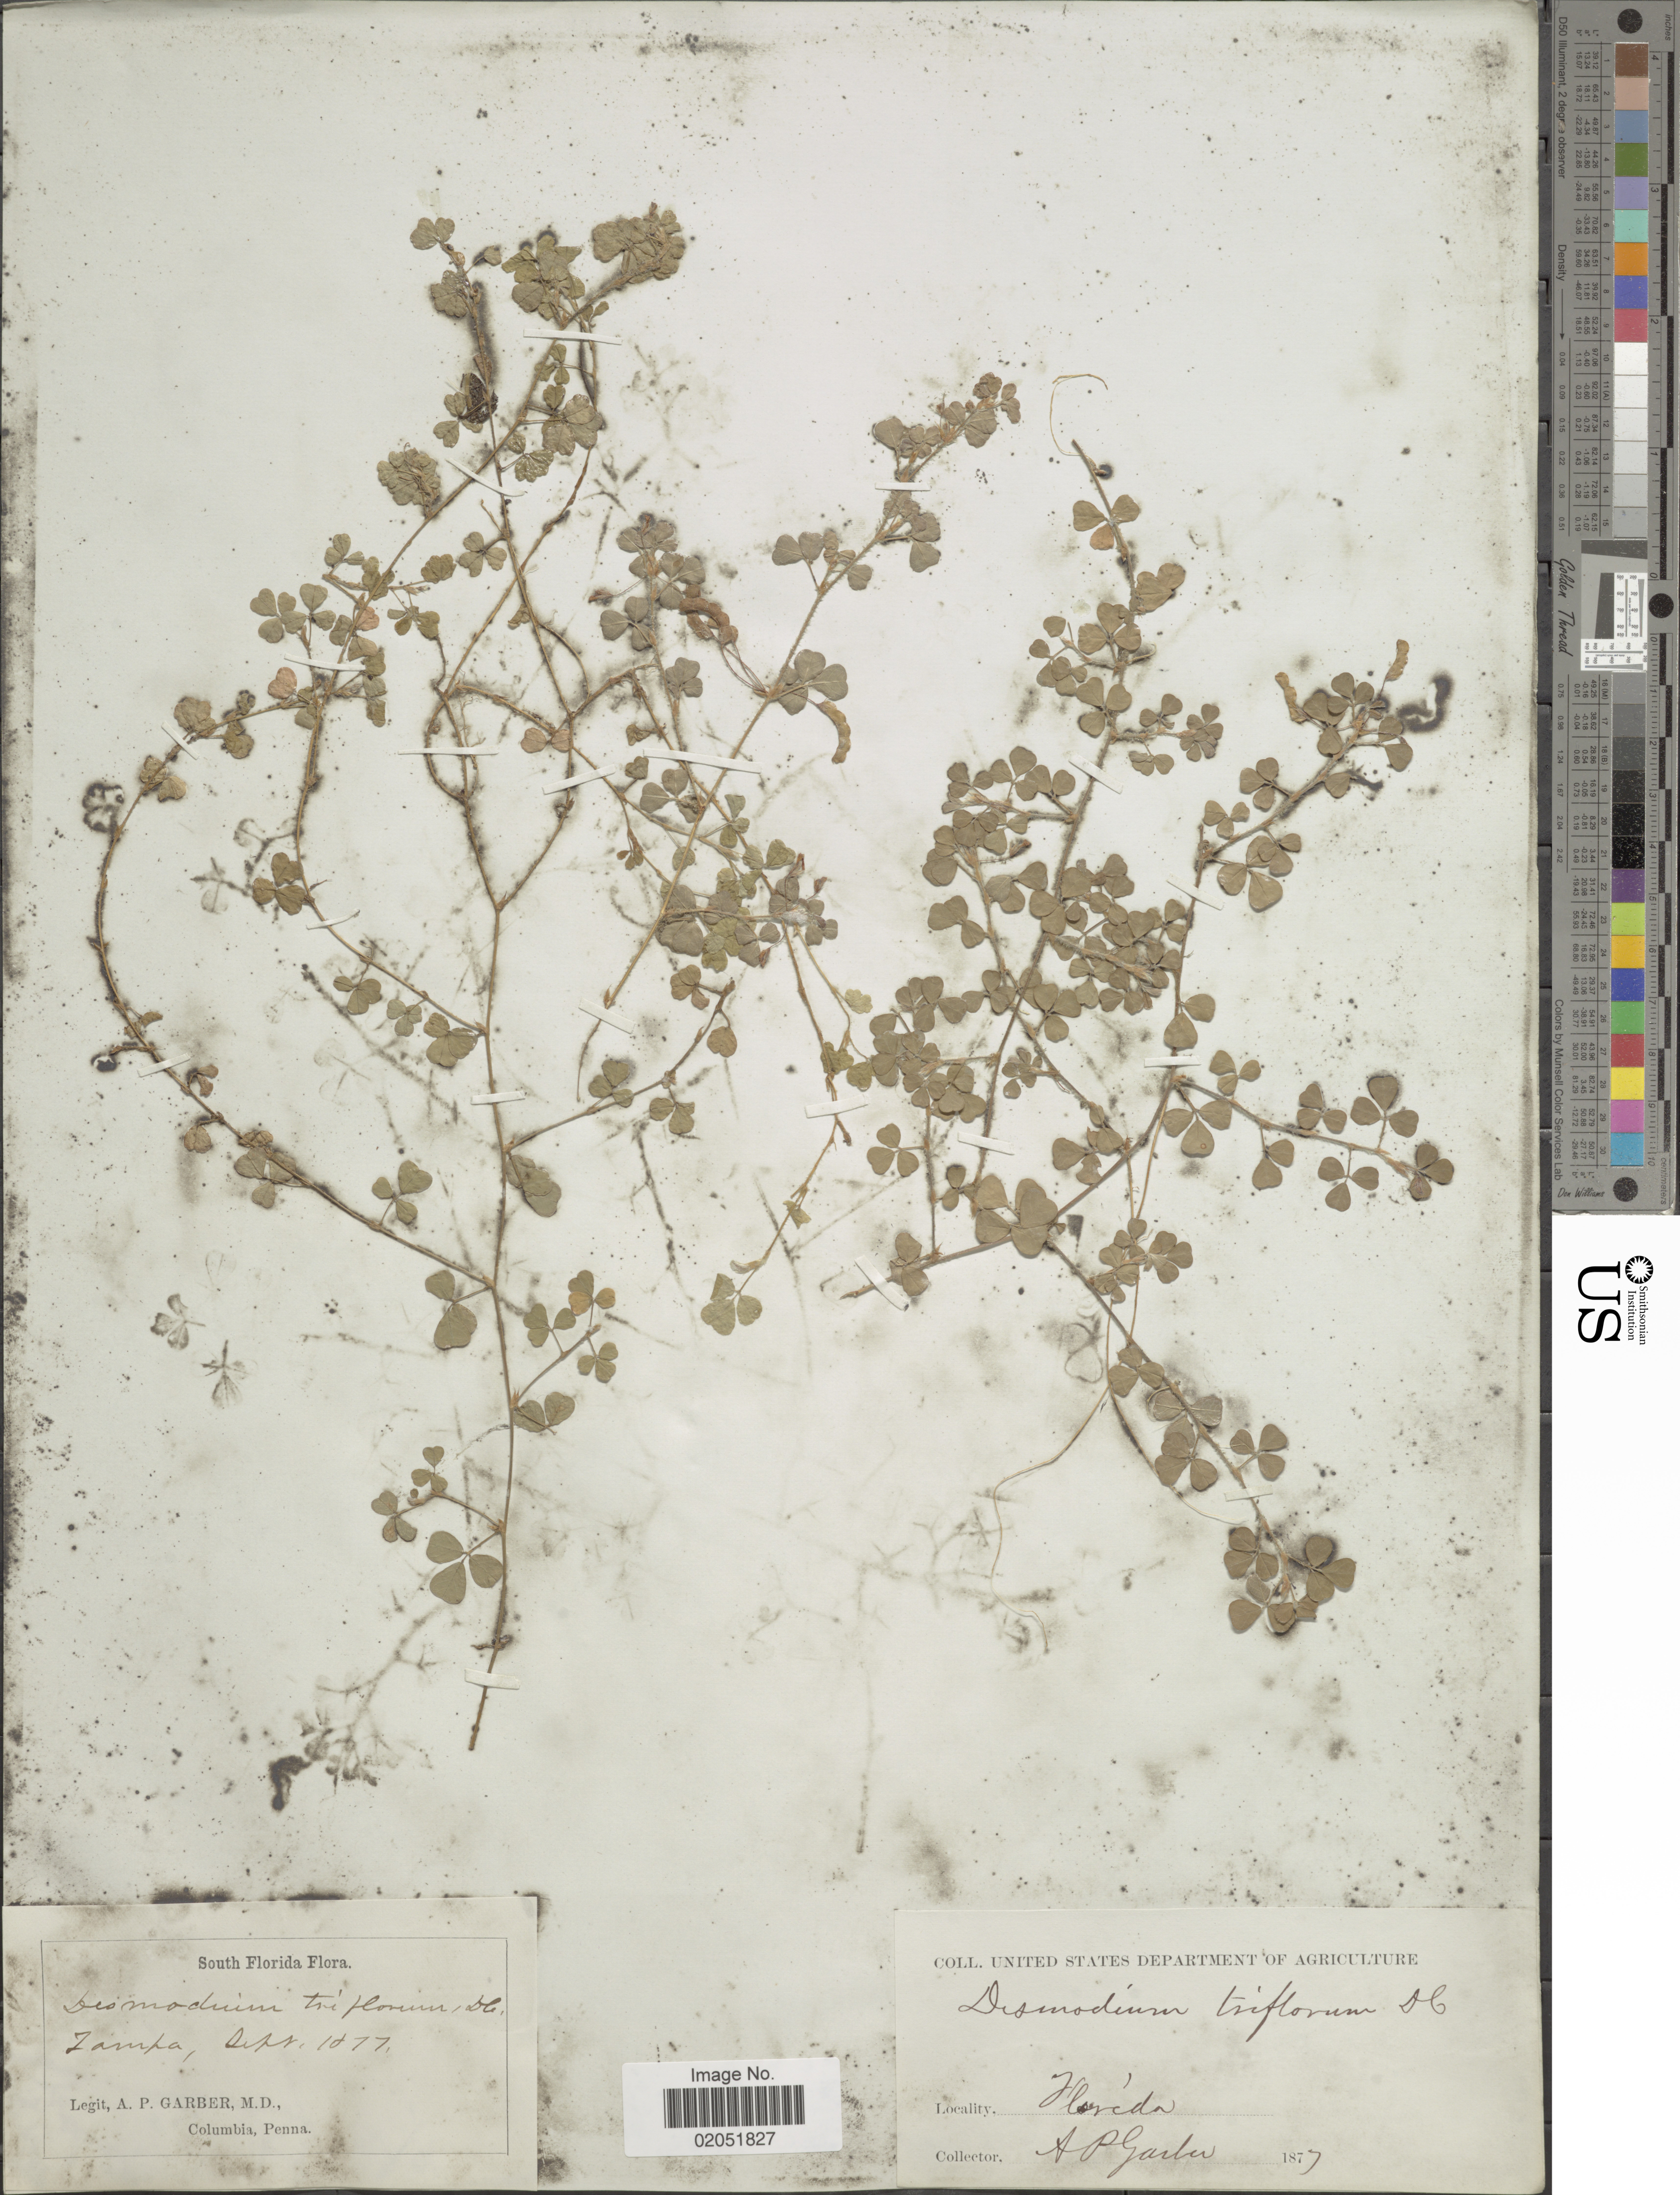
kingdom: Plantae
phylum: Tracheophyta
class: Magnoliopsida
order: Fabales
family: Fabaceae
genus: Grona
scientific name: Grona triflora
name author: (L.) H. Ohashi & K. Ohashi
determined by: Strong, Mark T., (BOT), Smithsonian Institution - National Museum of Natural History (UNITED STATES)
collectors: A. P. Garber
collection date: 1877-09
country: United States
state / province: Florida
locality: Zampa. Florida.